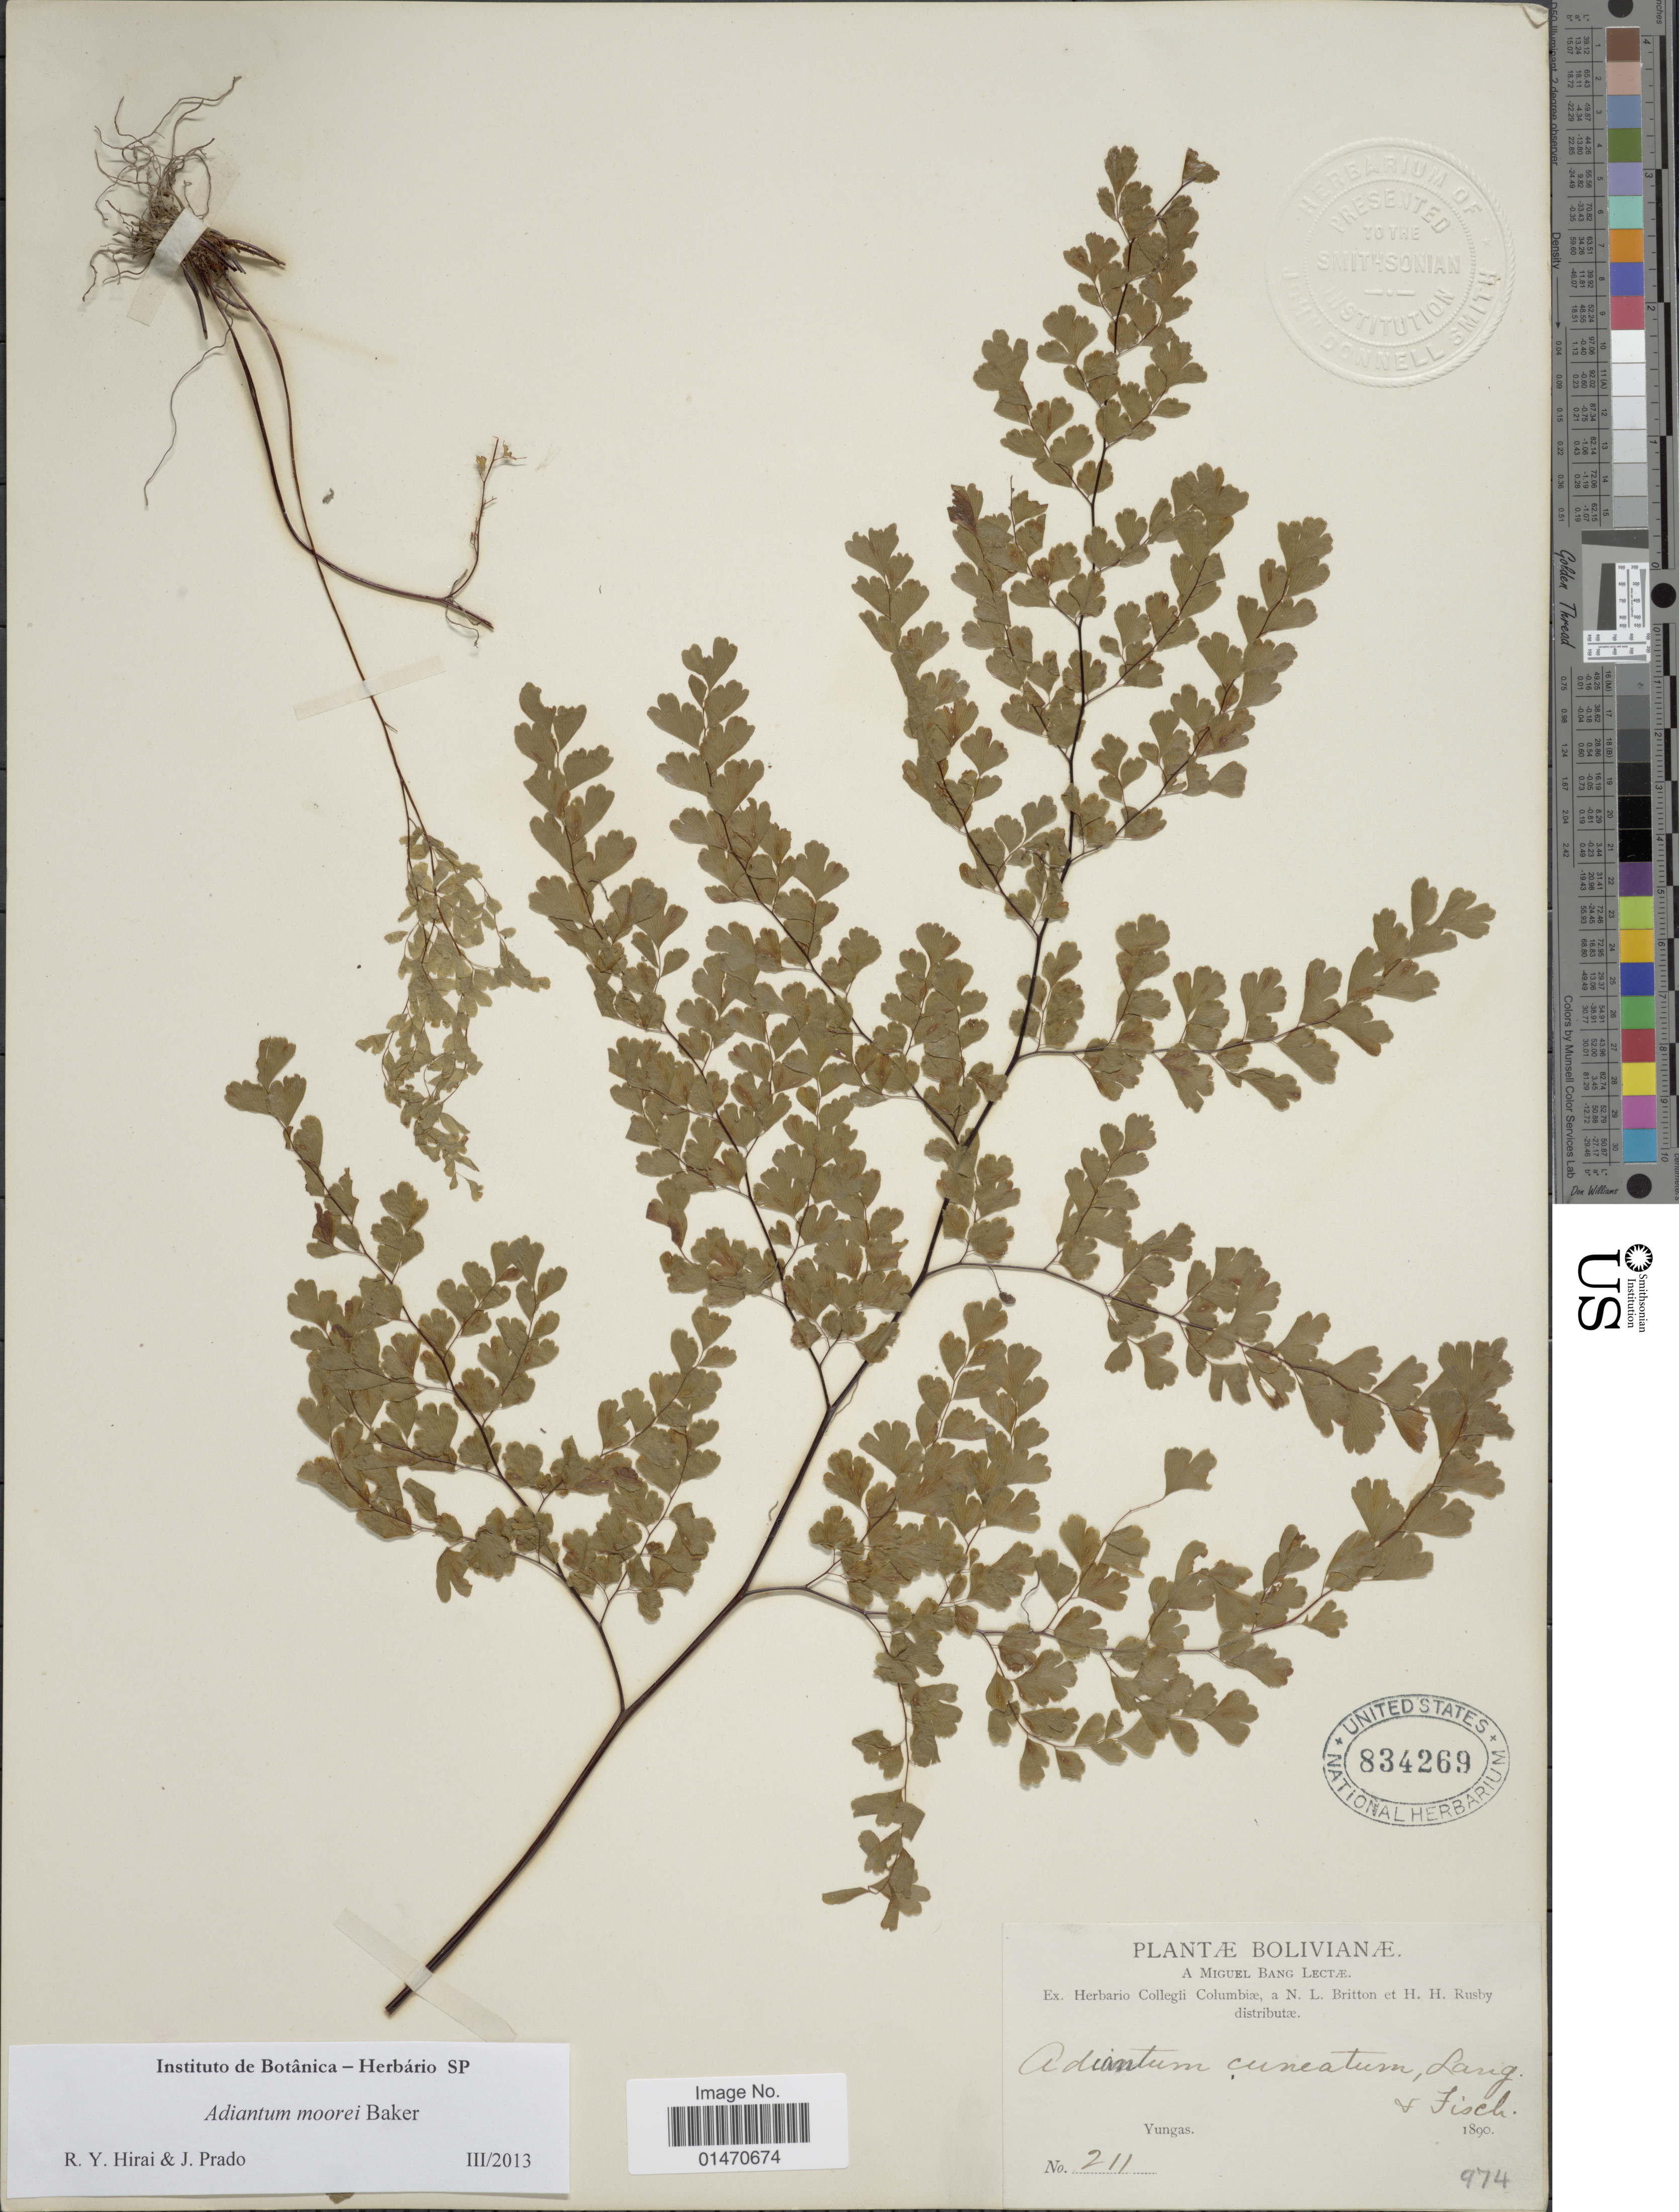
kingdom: Plantae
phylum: Tracheophyta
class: Polypodiopsida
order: Polypodiales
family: Pteridaceae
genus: Adiantum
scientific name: Adiantum moorei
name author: Baker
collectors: M. Bang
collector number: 211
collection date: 1890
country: Bolivia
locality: Bolivianae, Yungas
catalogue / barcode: US 834269